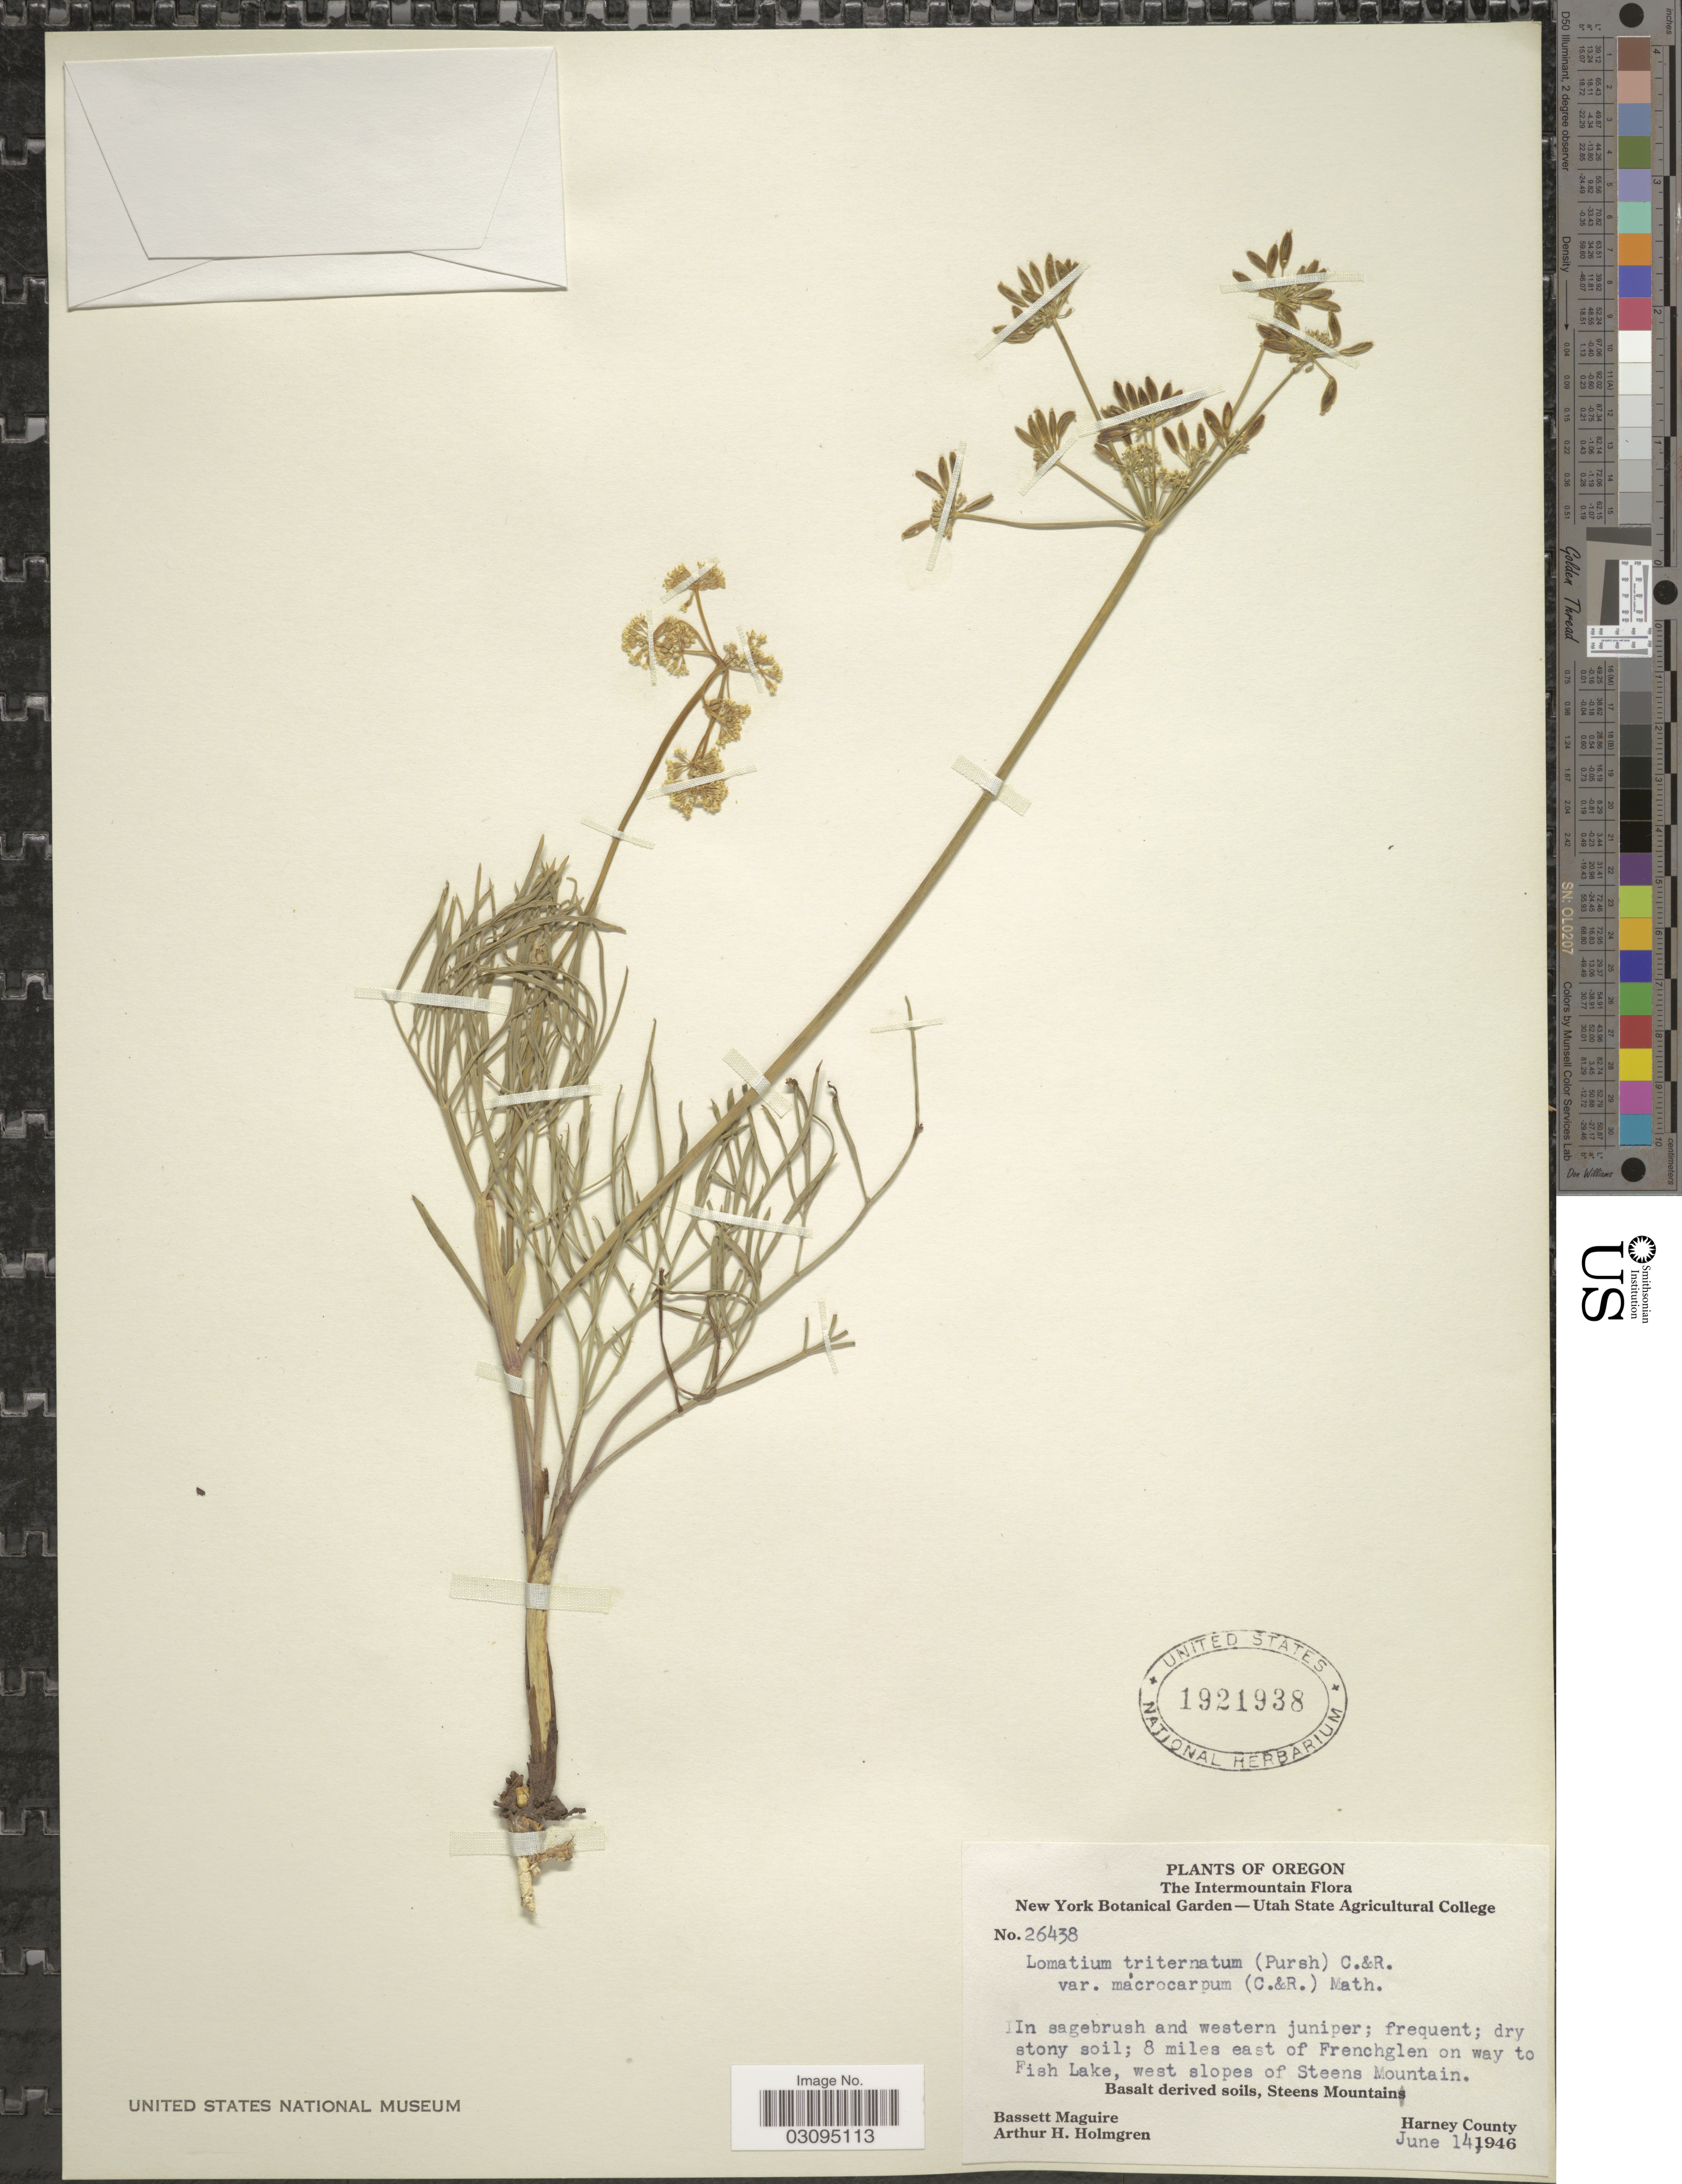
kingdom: Plantae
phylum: Tracheophyta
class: Magnoliopsida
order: Apiales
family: Apiaceae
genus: Lomatium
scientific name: Lomatium triternatum var. macrocarpum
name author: (J.M. Coult. & Rose) Mathias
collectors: B. Maguire & A. H. Holmgren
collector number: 26438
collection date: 1946-06-14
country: United States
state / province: Oregon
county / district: Harney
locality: The Intermountain, 8 miles east of Frenchglen on way to Fish Lake, west slope of Steens Mountain, Basalt derived soils, Steens Mountains, Harney County.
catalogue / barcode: US 1921938